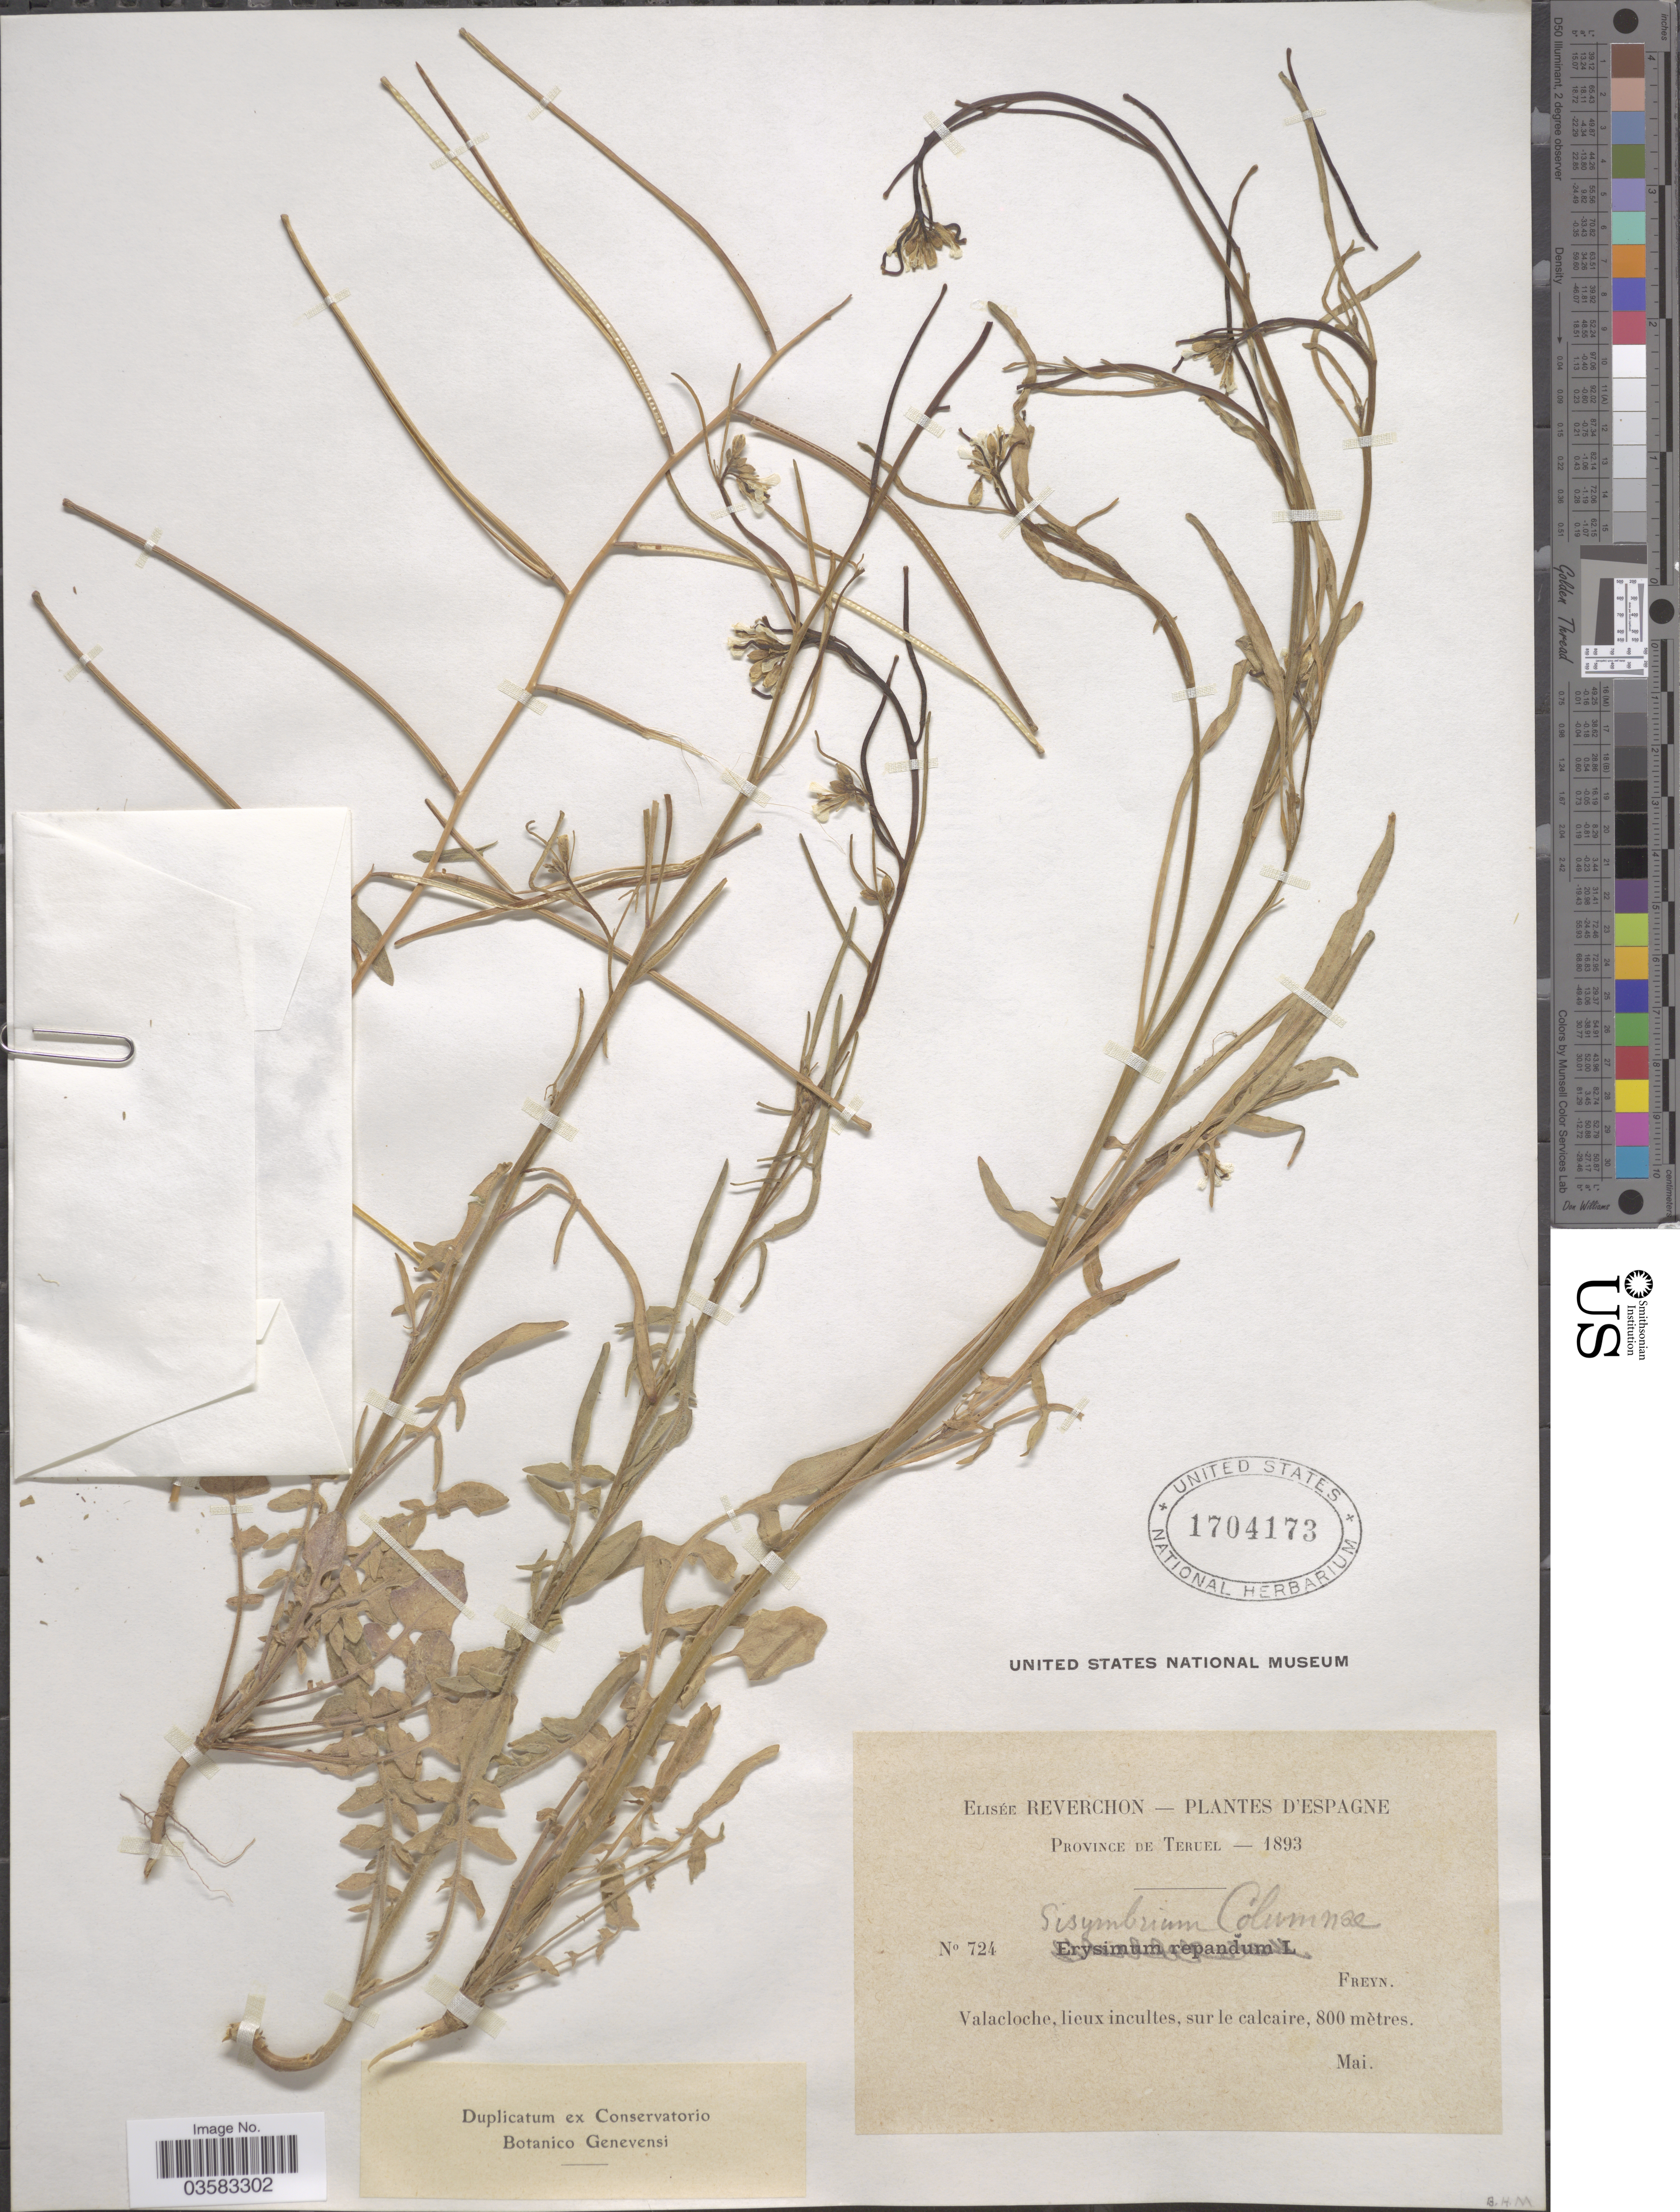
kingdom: Plantae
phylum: Tracheophyta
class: Magnoliopsida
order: Brassicales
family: Brassicaceae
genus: Sisymbrium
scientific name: Sisymbrium columnae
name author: Jacq.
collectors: E. Reverchon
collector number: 724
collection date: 1893-05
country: Spain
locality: Province de Teruel. Valacloche, lieux incultesm sur le calcaire.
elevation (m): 800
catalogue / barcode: US 1704173